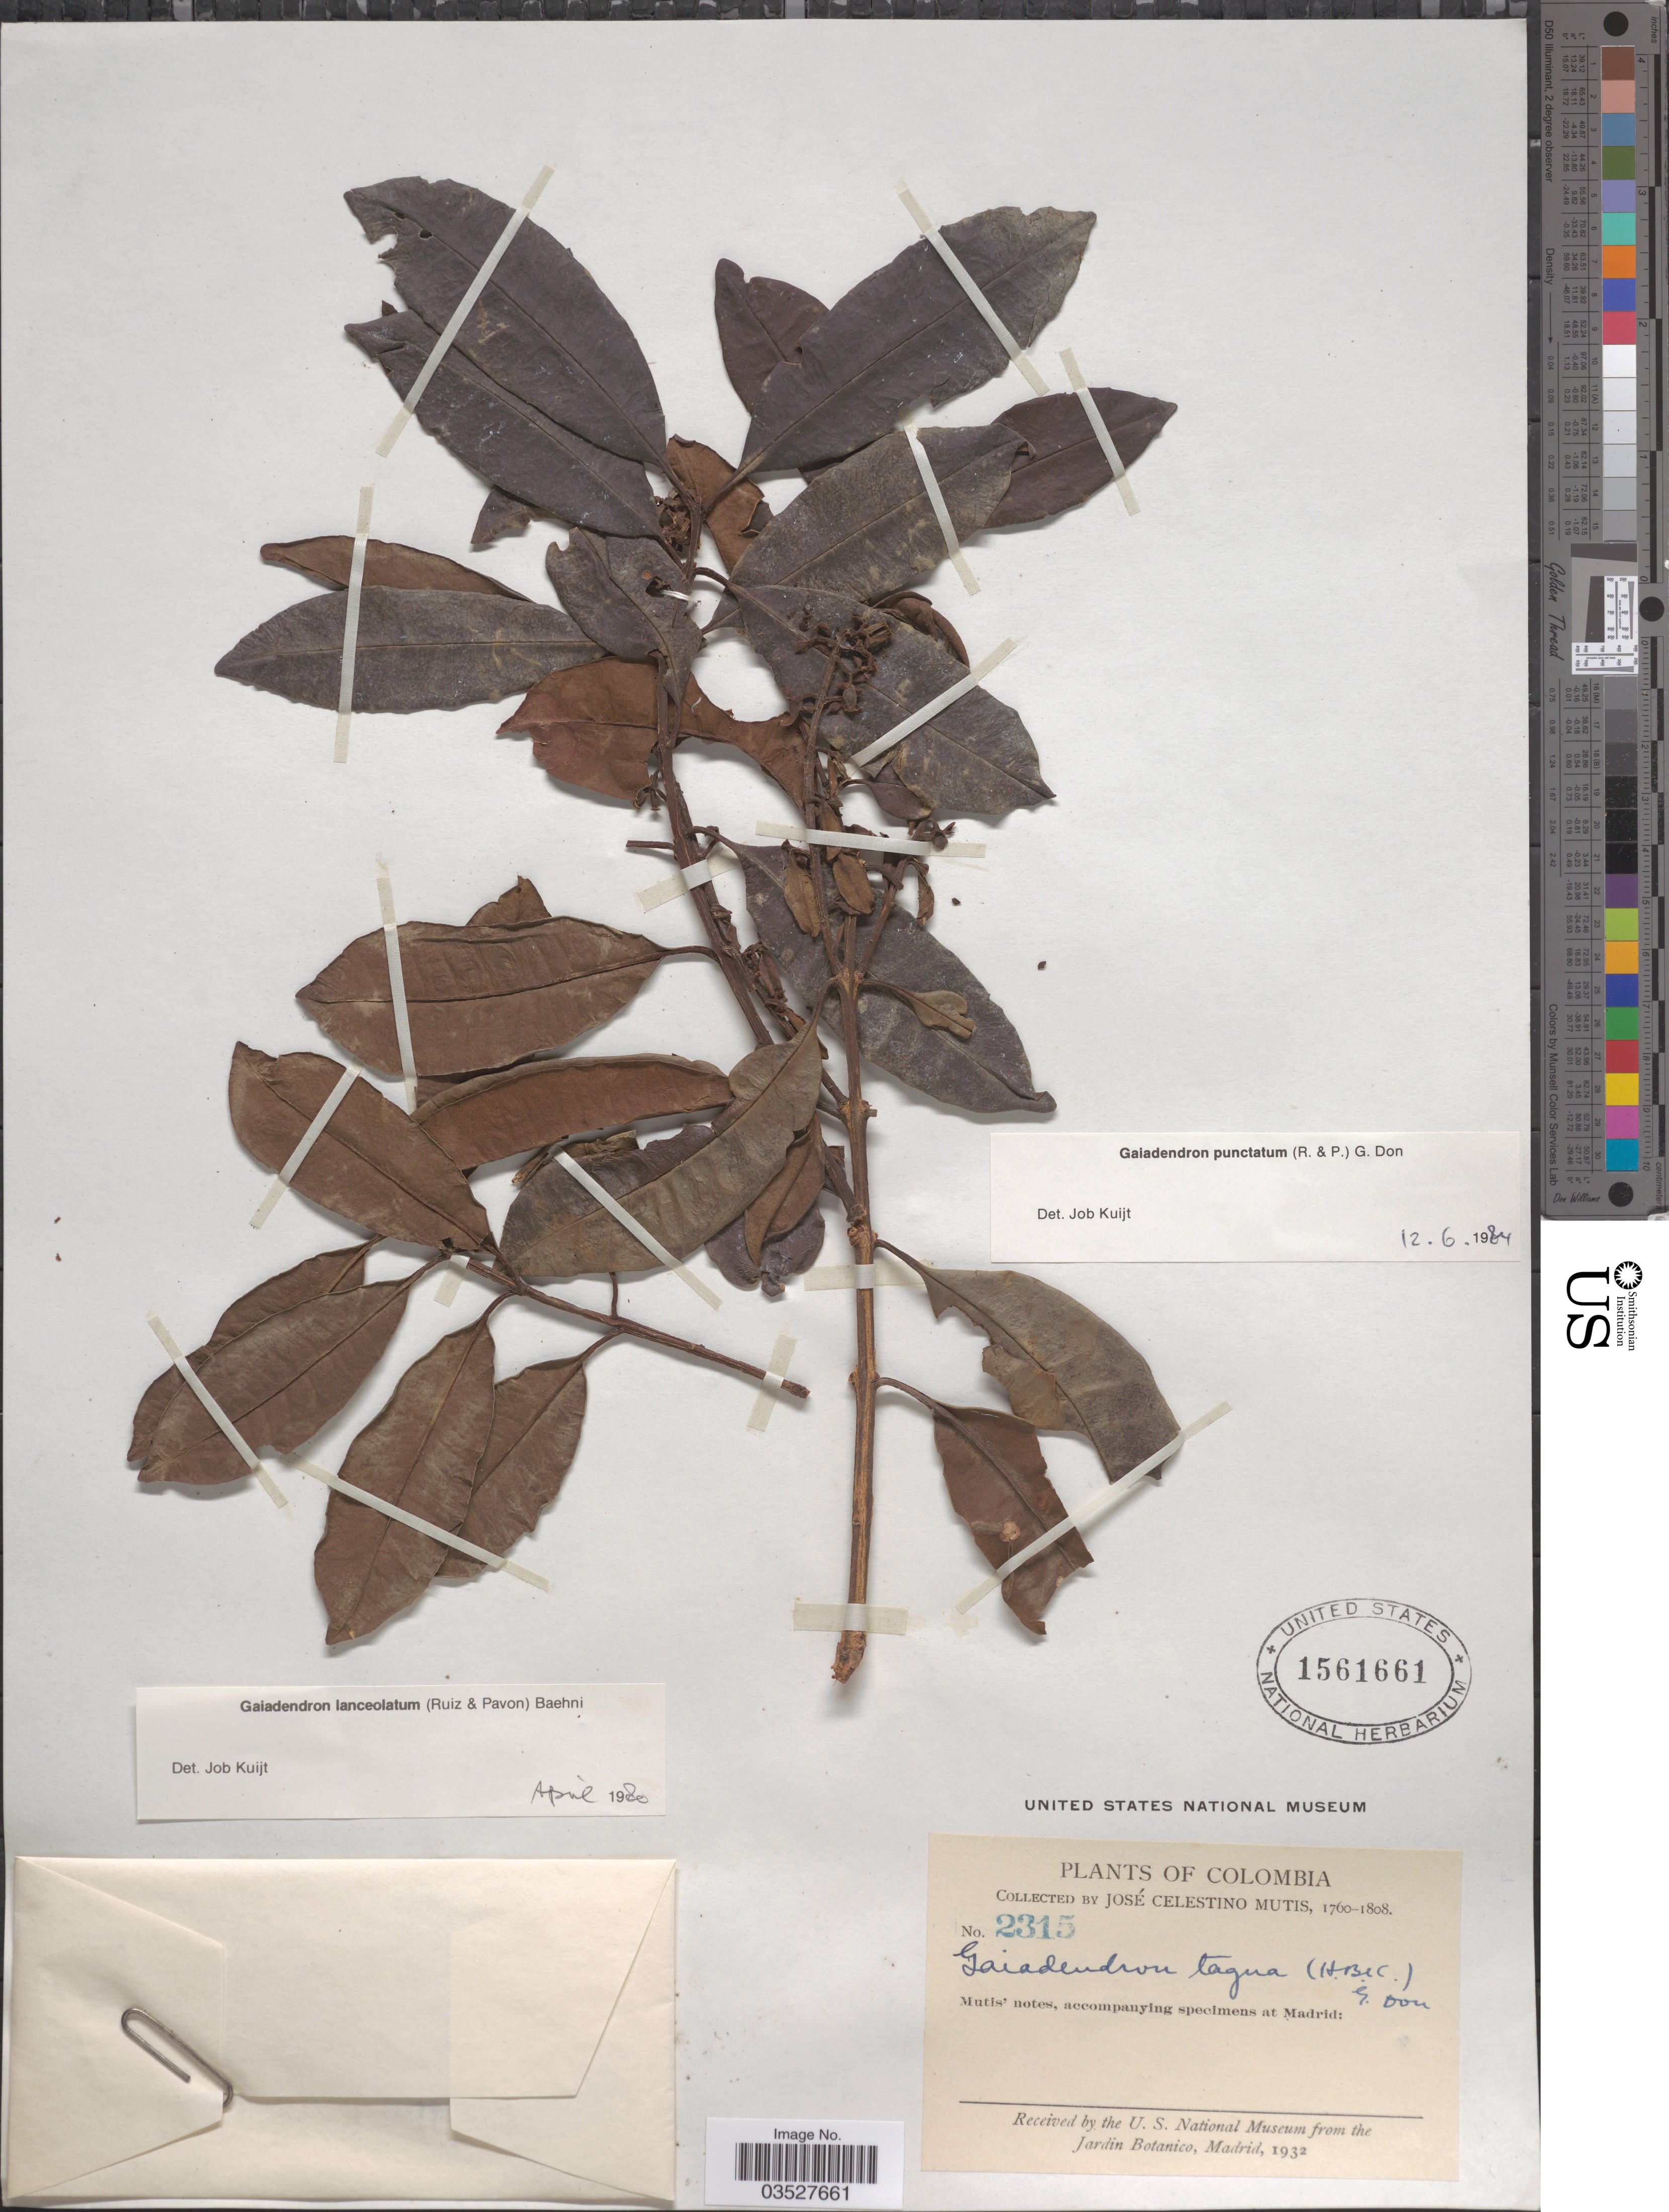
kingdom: Plantae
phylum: Tracheophyta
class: Magnoliopsida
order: Santalales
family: Loranthaceae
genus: Gaiadendron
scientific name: Gaiadendron punctatum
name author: (Ruiz & Pav.) G. Don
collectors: J. C. B. Mutis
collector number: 2315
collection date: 1760/1808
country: Colombia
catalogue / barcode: US 1561661